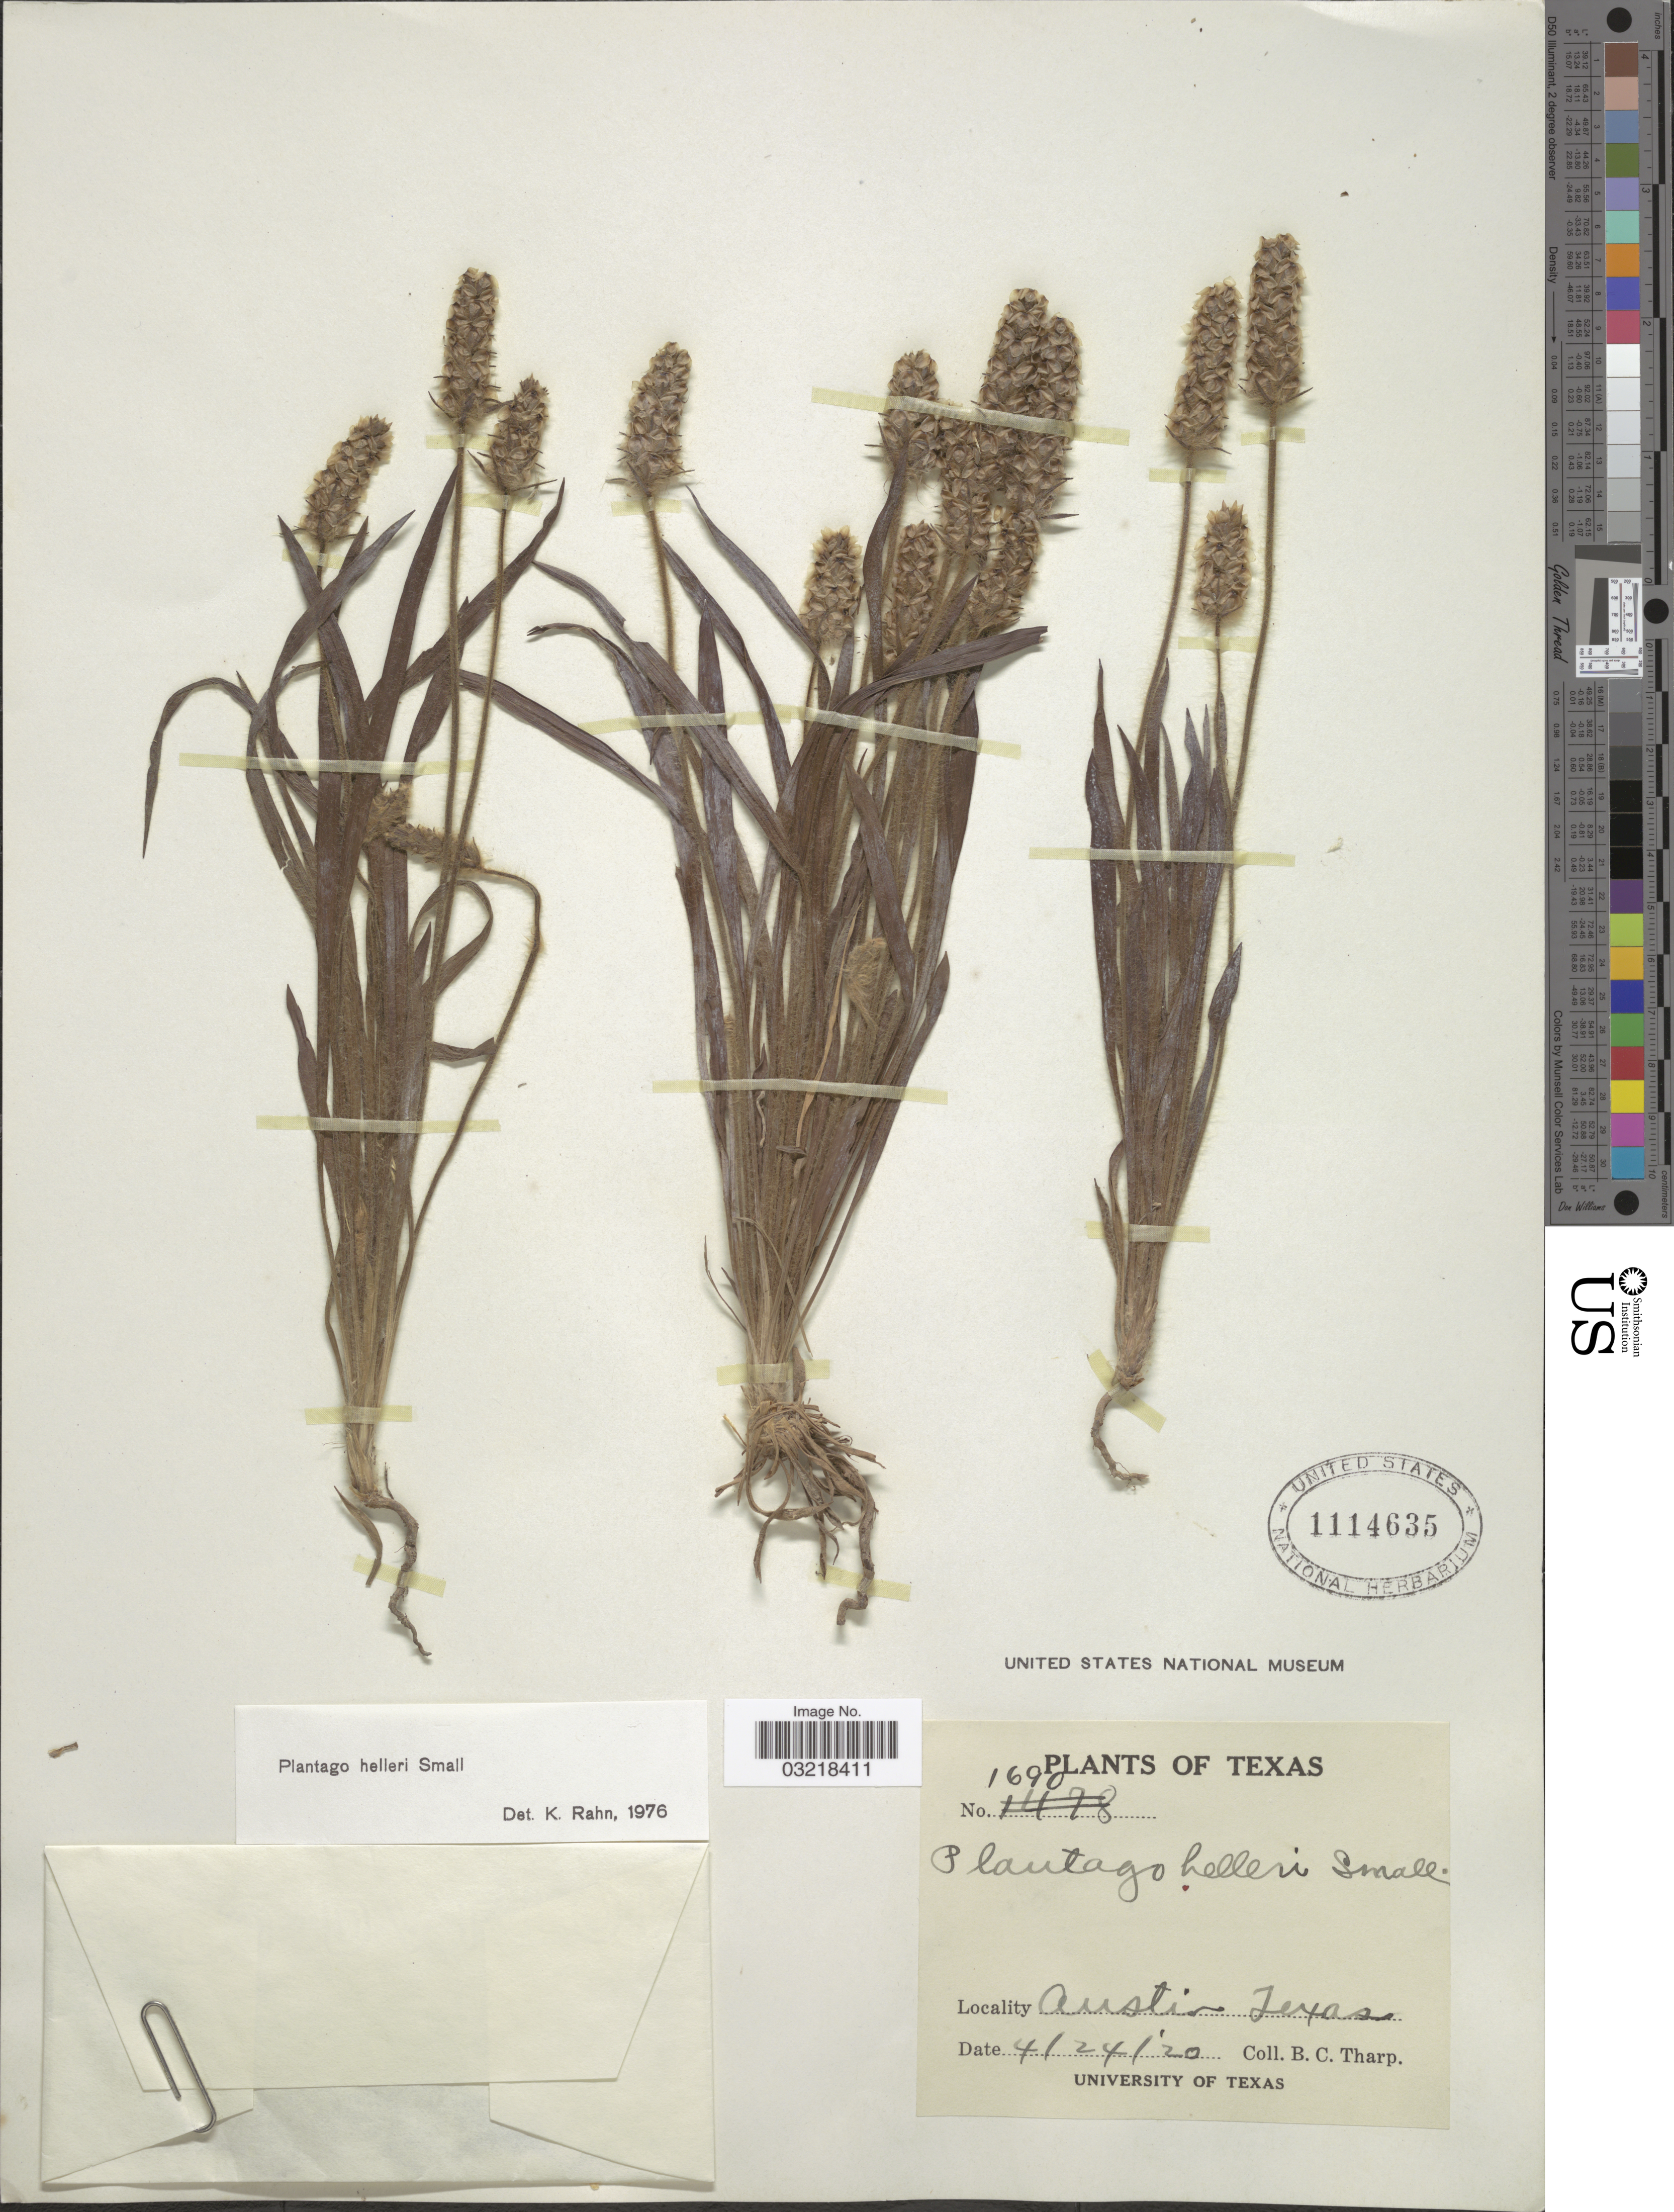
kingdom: Plantae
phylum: Tracheophyta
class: Magnoliopsida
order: Lamiales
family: Plantaginaceae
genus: Plantago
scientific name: Plantago helleri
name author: Small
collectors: B. C. Tharp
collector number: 1690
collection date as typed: Transcribed d/m/y: 24/4/20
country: United States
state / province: Texas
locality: Austin.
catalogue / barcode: US 1114635